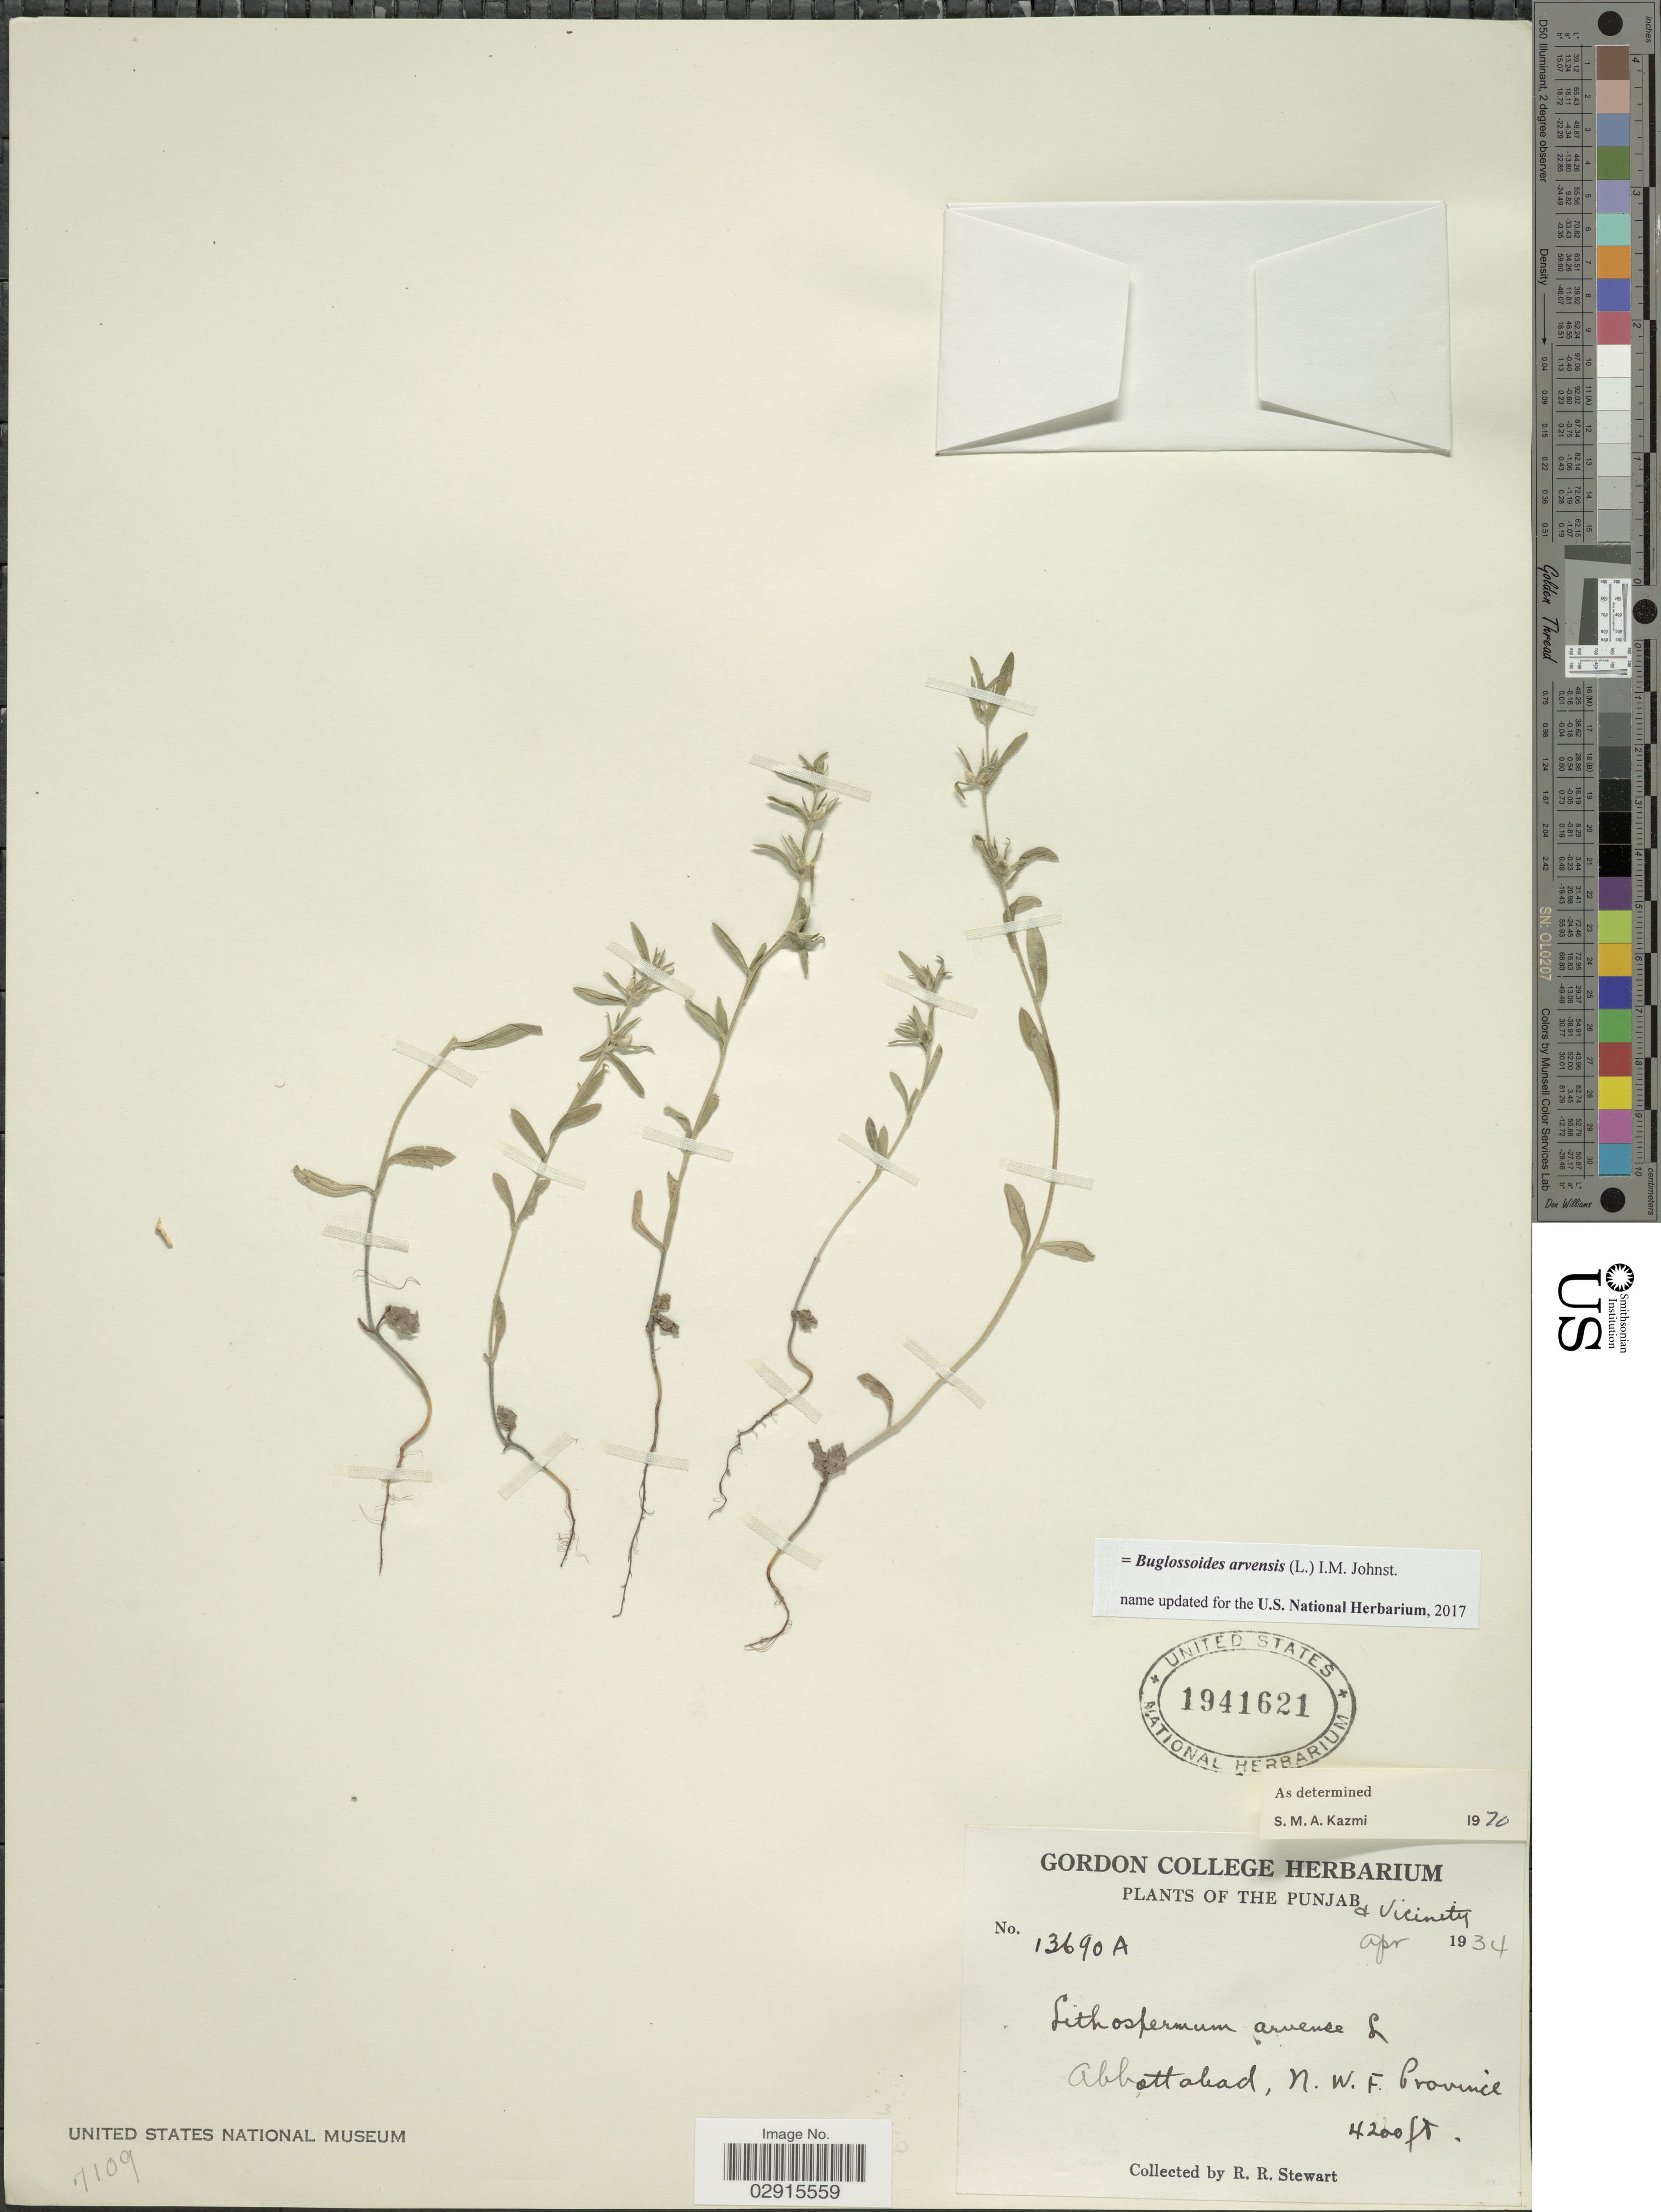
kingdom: Plantae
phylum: Tracheophyta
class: Magnoliopsida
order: Boraginales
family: Boraginaceae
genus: Buglossoides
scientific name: Buglossoides arvensis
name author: (L.) I.M. Johnst.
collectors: R. Stewart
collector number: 13690A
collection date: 1934-04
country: Pakistan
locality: Punjab & Vicinity, Abbottabad, N.W.F. Province.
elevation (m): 1280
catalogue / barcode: US 1941621